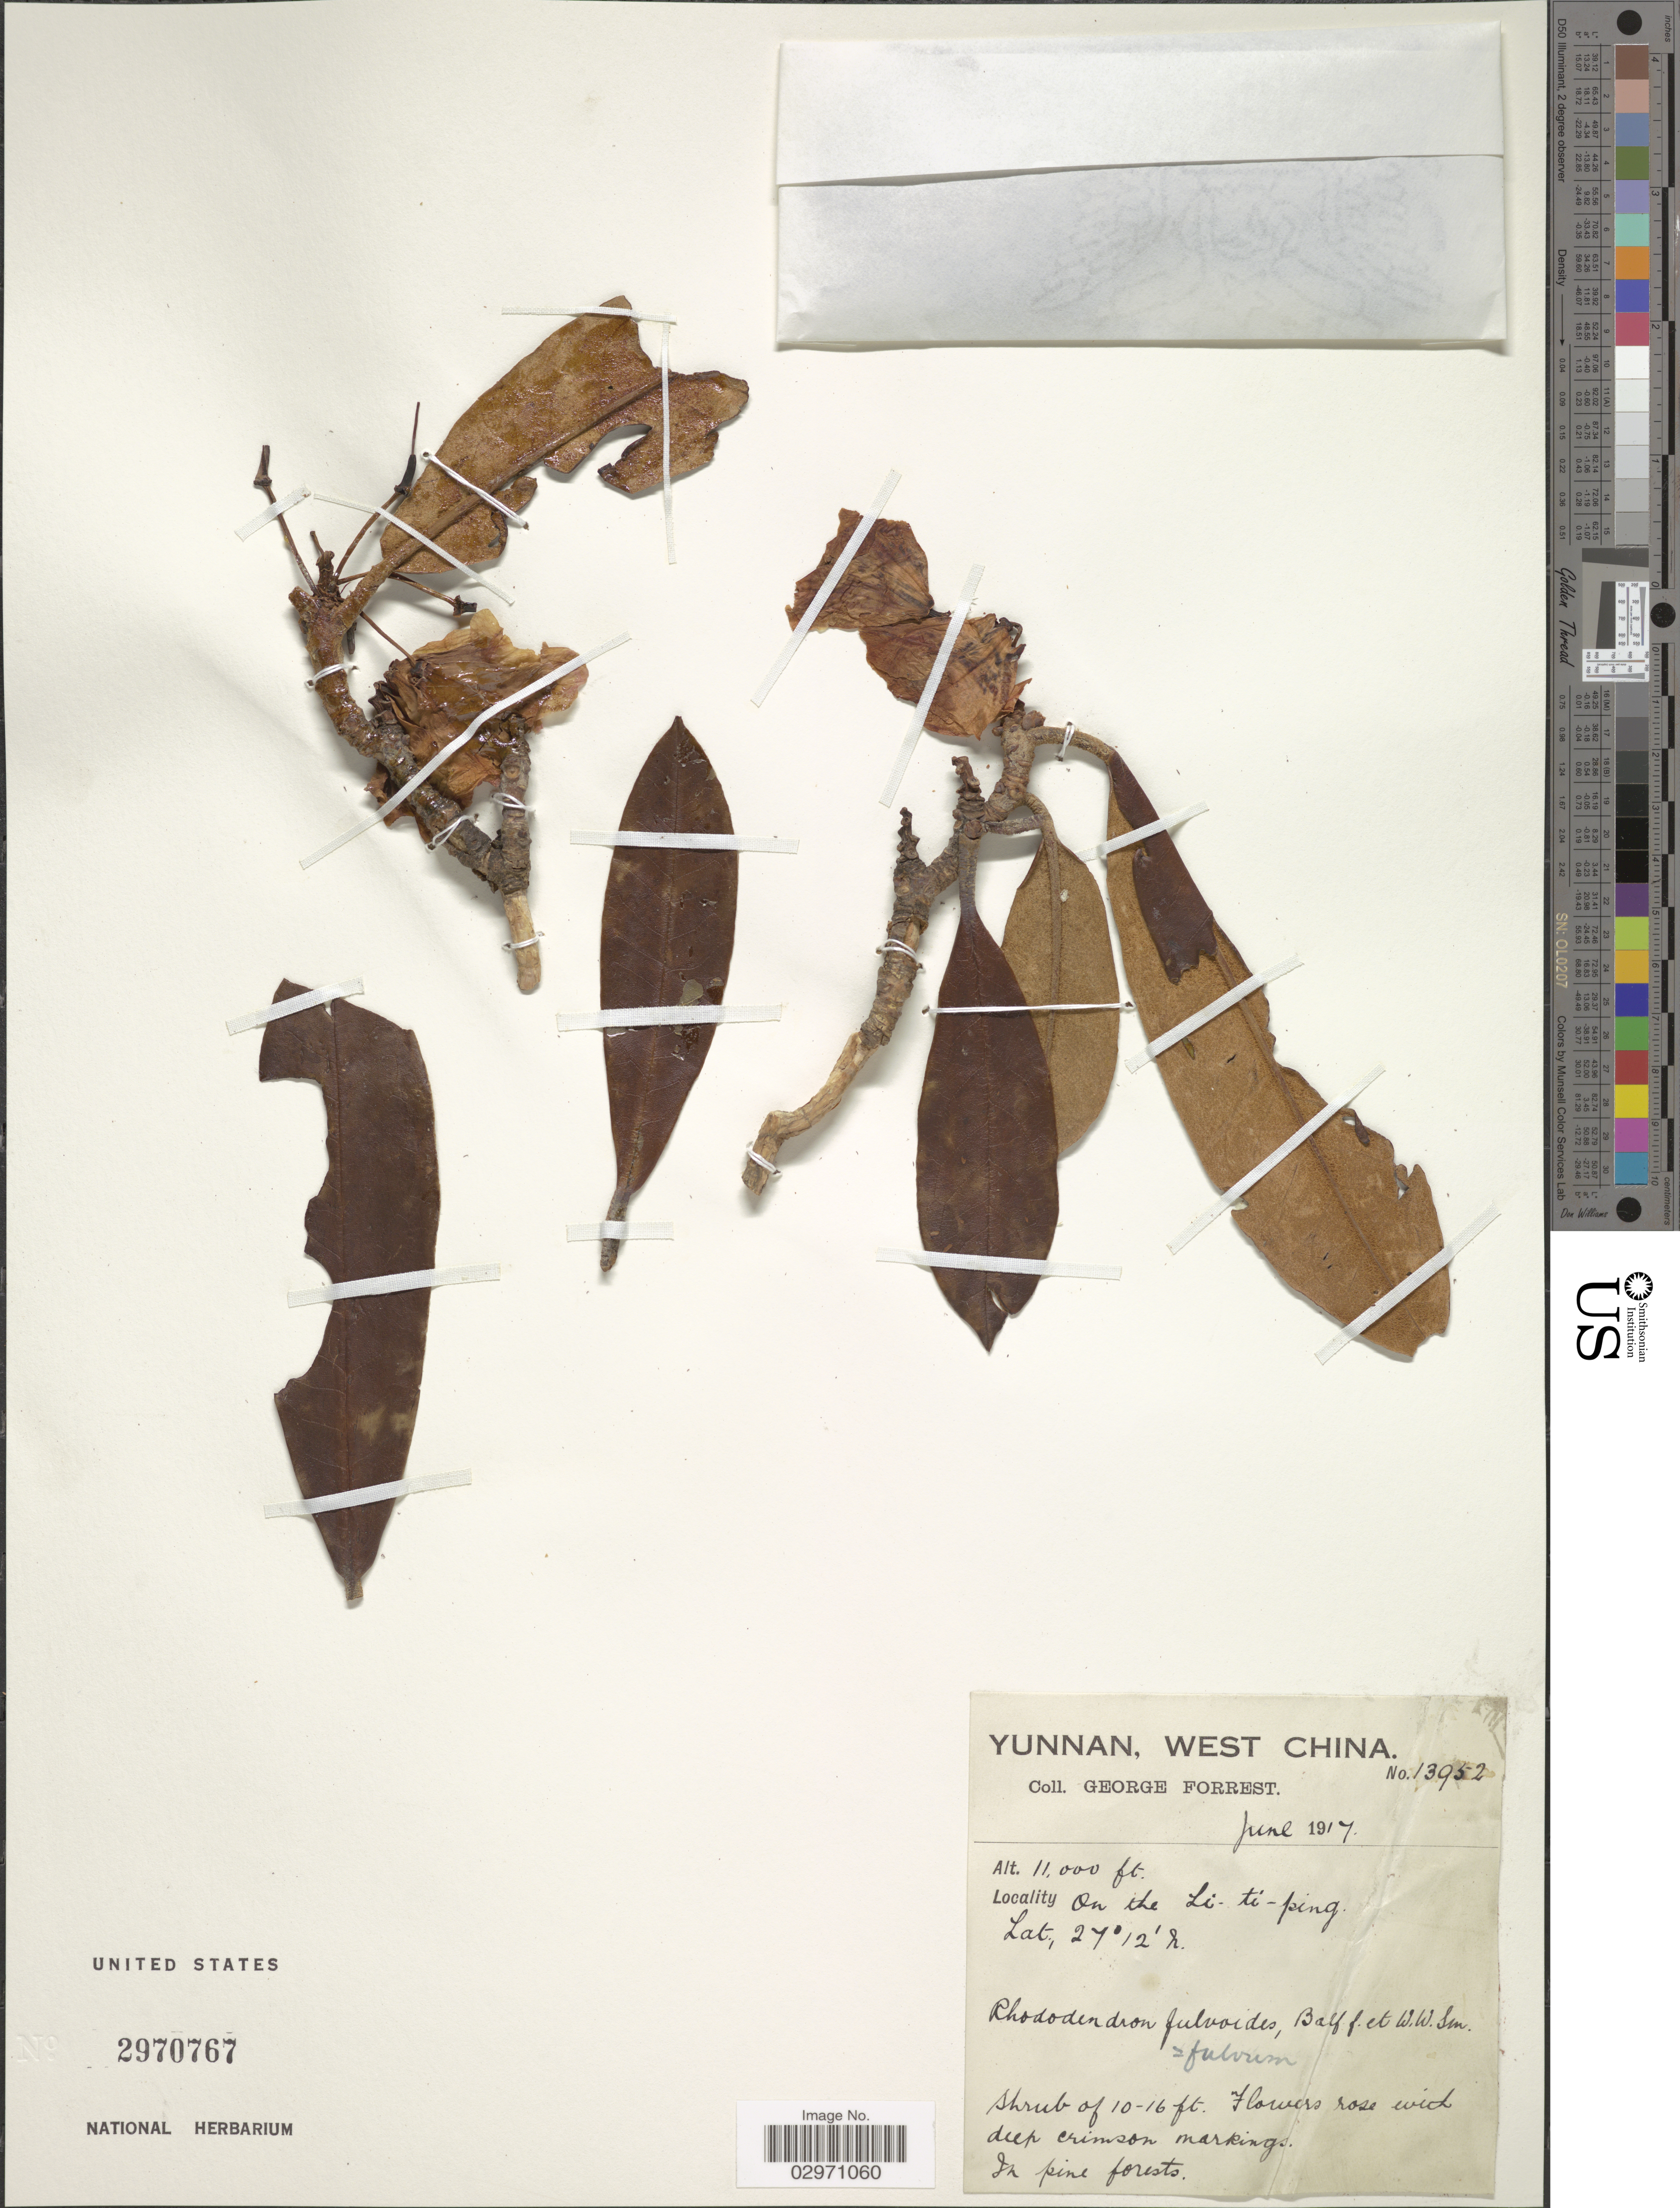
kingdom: Plantae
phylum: Tracheophyta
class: Magnoliopsida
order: Ericales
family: Ericaceae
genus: Rhododendron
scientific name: Rhododendron fulvum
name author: Balf. f. & W.W. Sm.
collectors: G. Forrest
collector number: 13952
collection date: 1917-06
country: China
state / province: Yunnan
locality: West China. On the Li-ti-ping.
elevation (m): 3353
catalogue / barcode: US 2970767